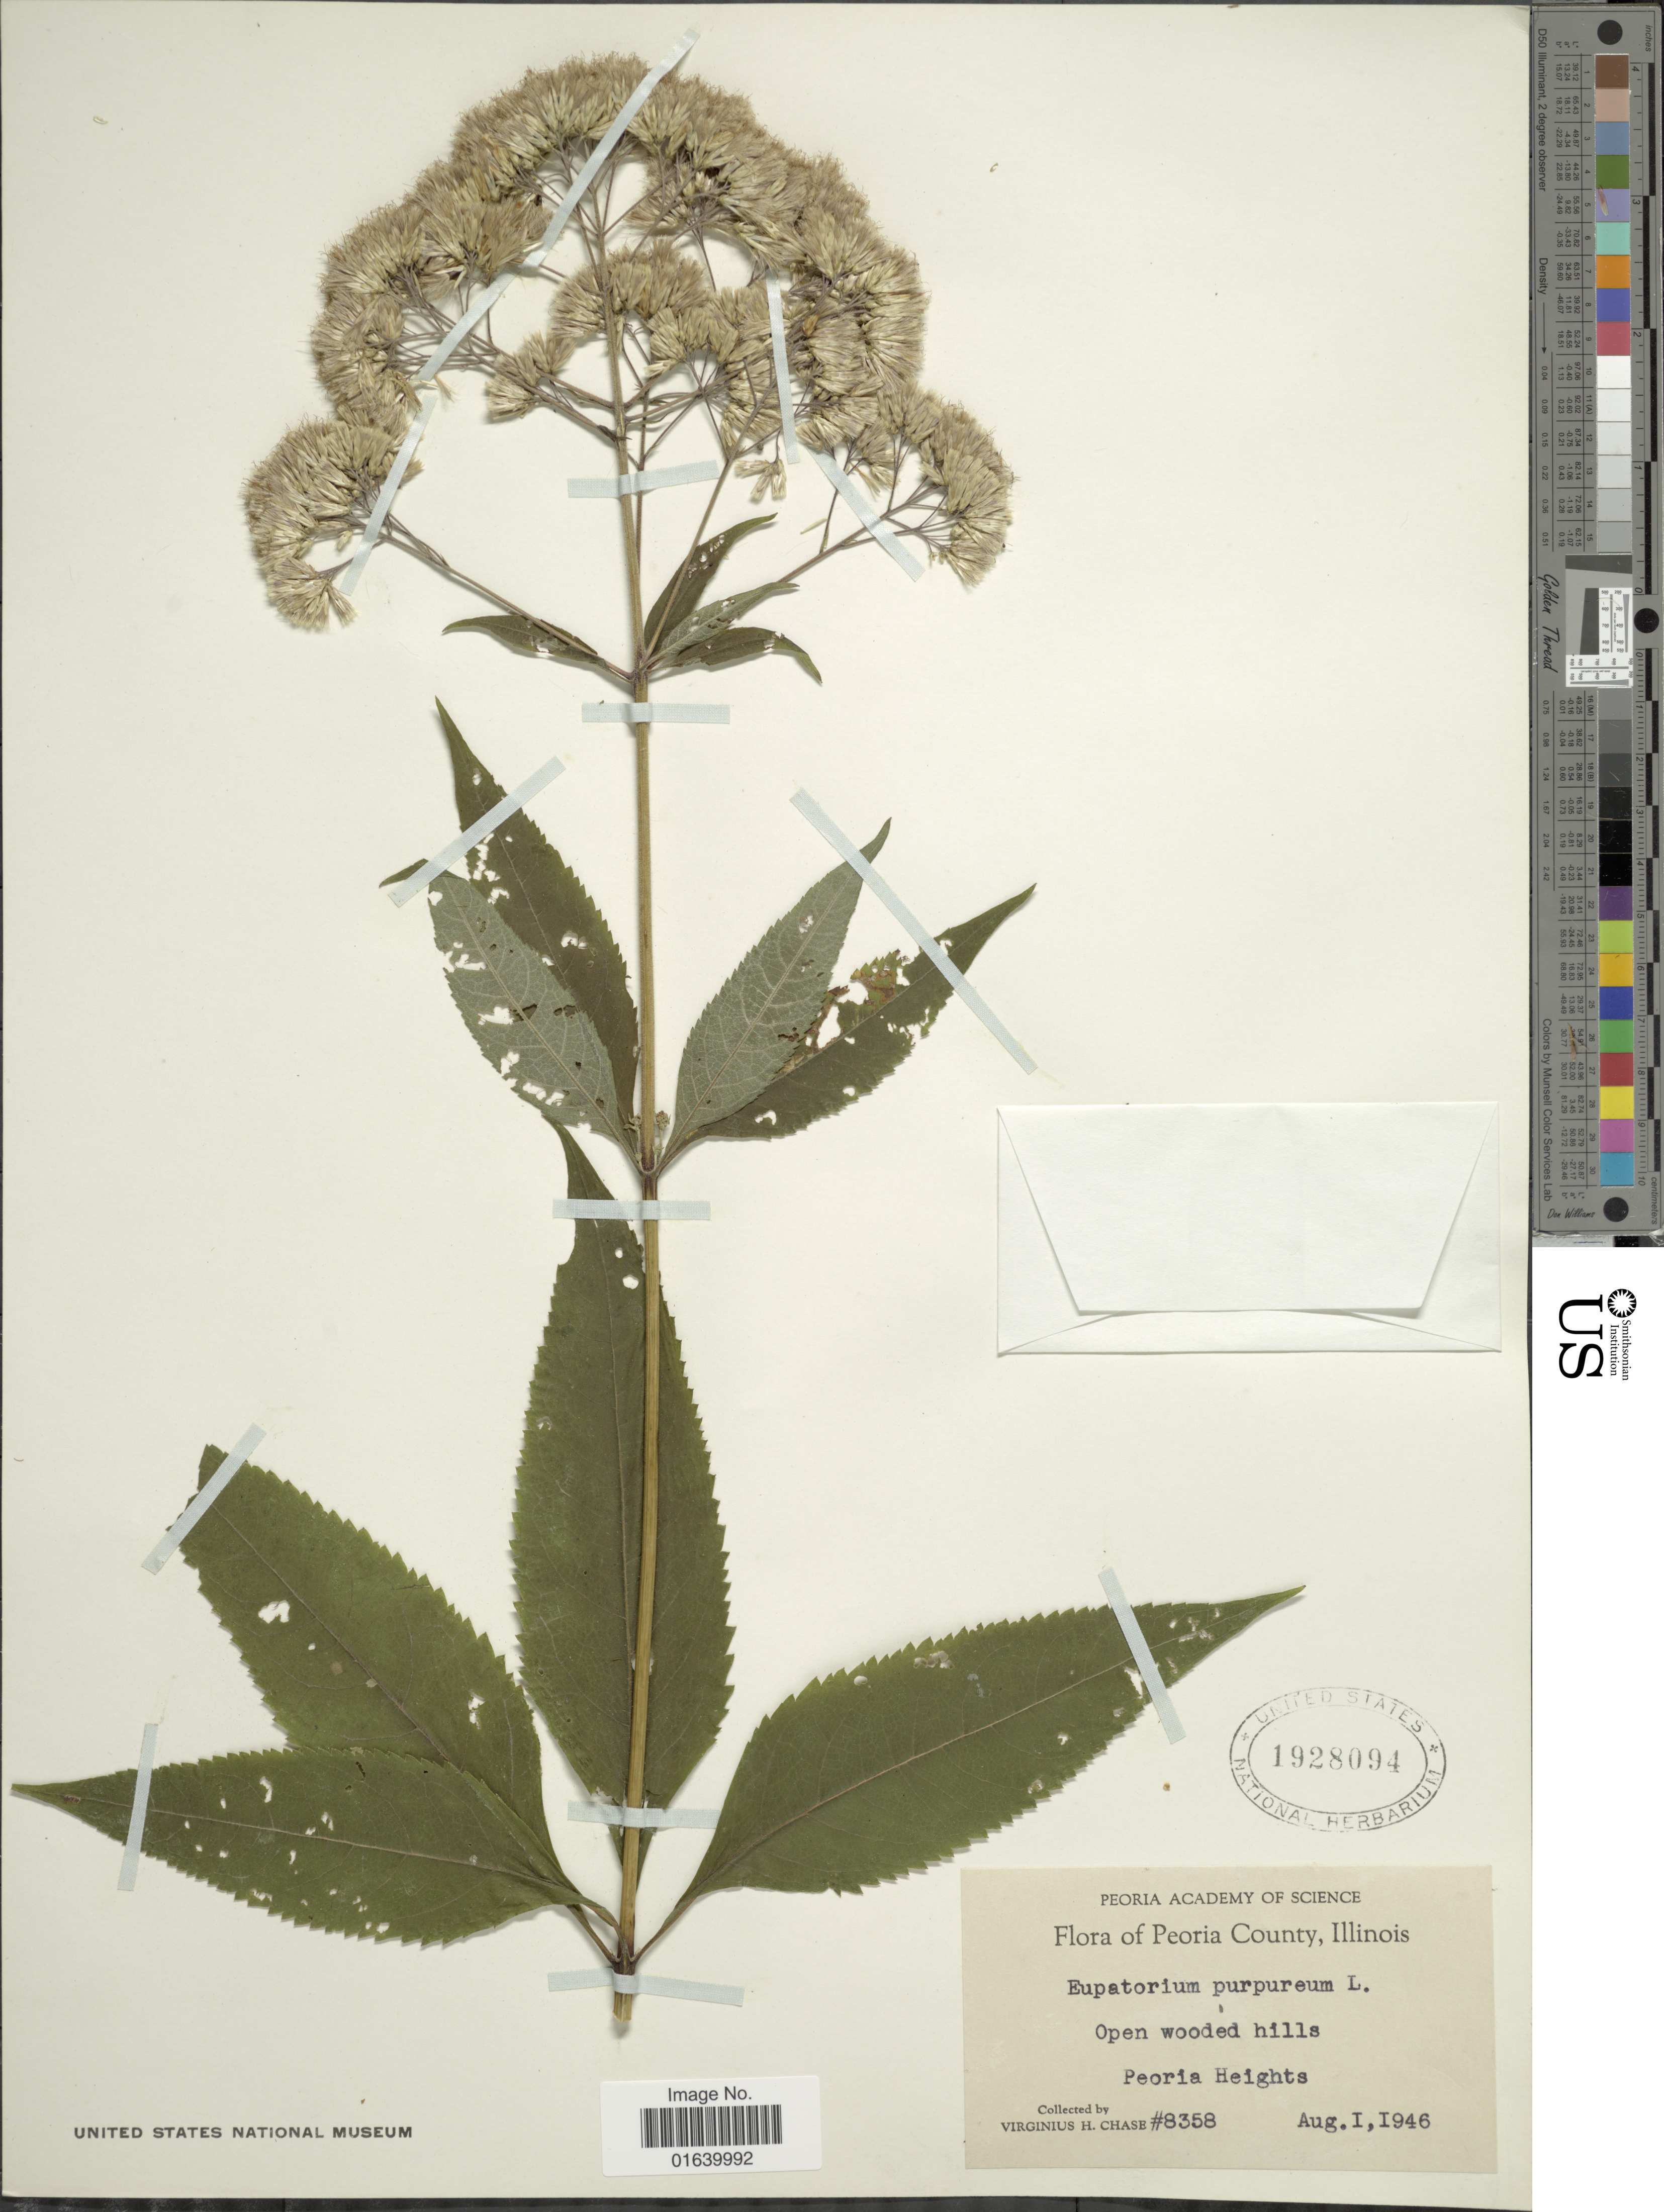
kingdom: Plantae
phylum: Tracheophyta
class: Magnoliopsida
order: Asterales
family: Asteraceae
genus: Eupatorium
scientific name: Eupatorium purpureum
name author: (L.) E.E. Lamont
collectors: V. H. Chase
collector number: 8358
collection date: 1946-08-01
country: United States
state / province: Illinois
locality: Illinois, Peoria County, Peoria Heights.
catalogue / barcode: US 1928094